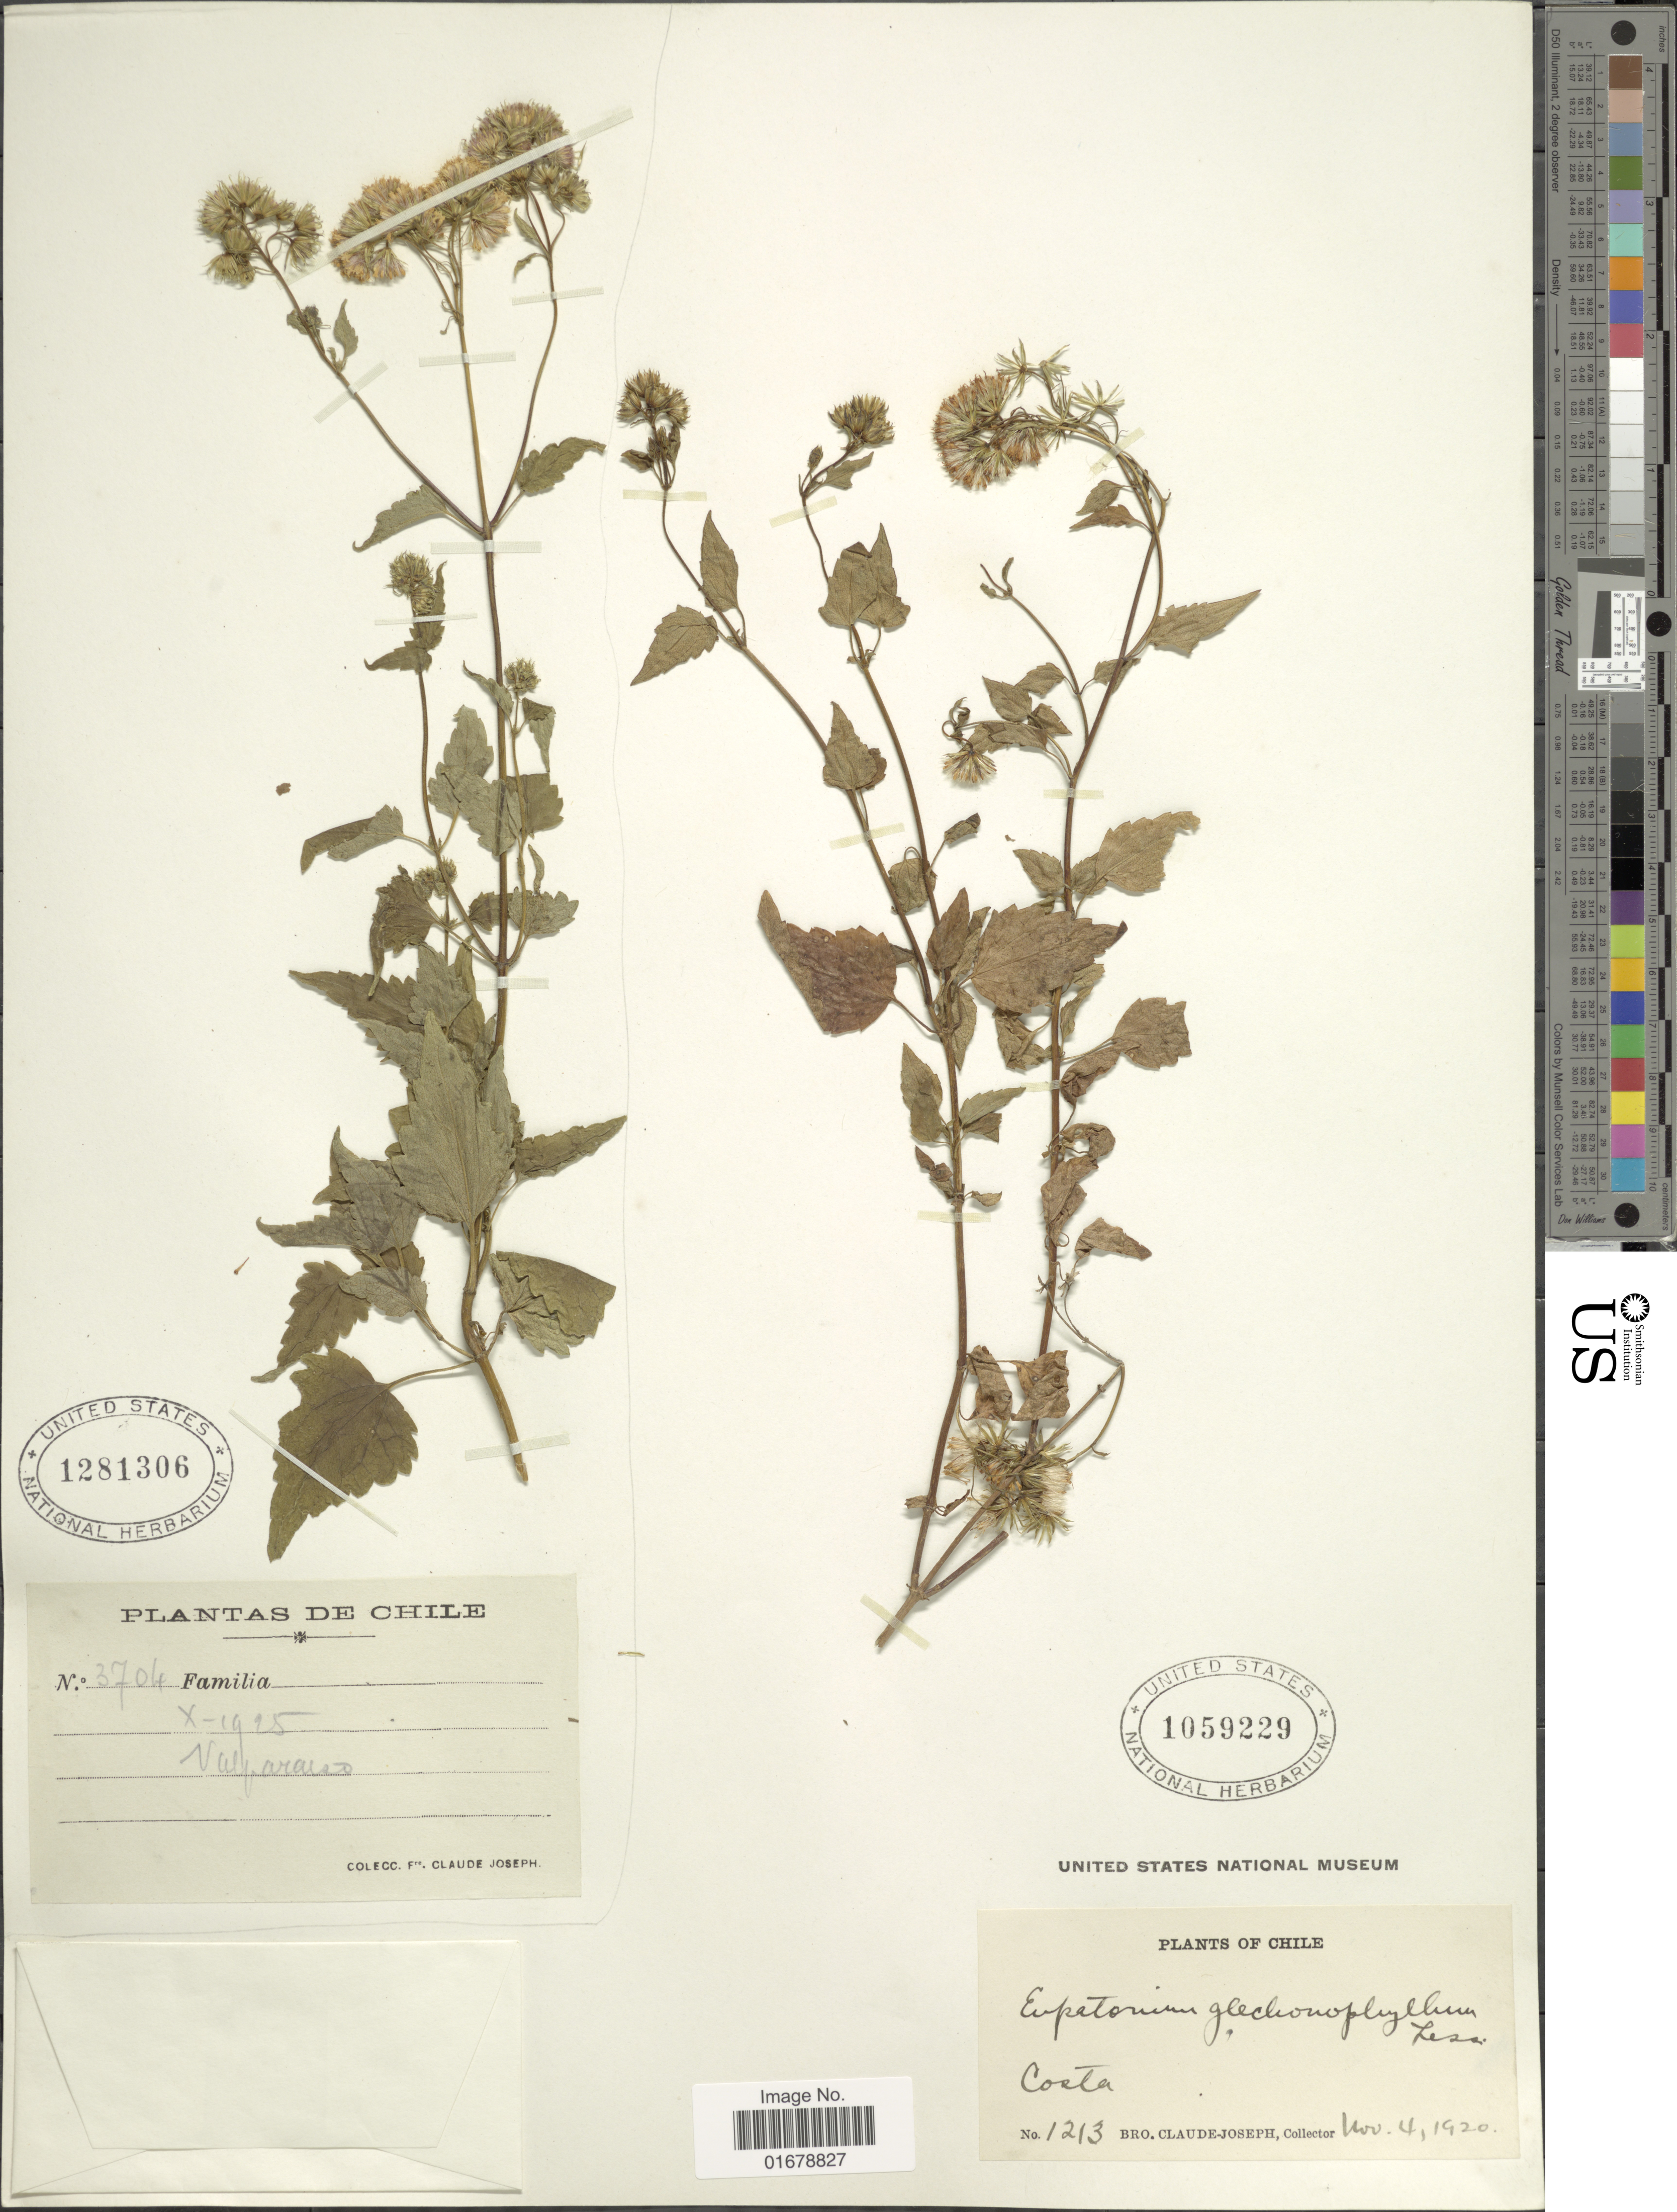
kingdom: Plantae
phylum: Tracheophyta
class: Magnoliopsida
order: Asterales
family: Asteraceae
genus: Ageratina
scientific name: Ageratina glechonophylla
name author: (Less.) R.M. King & H. Rob.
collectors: Bro. Claude-Joseph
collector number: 1213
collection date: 1920-11-04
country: Chile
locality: Costa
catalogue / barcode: US 1059229-2